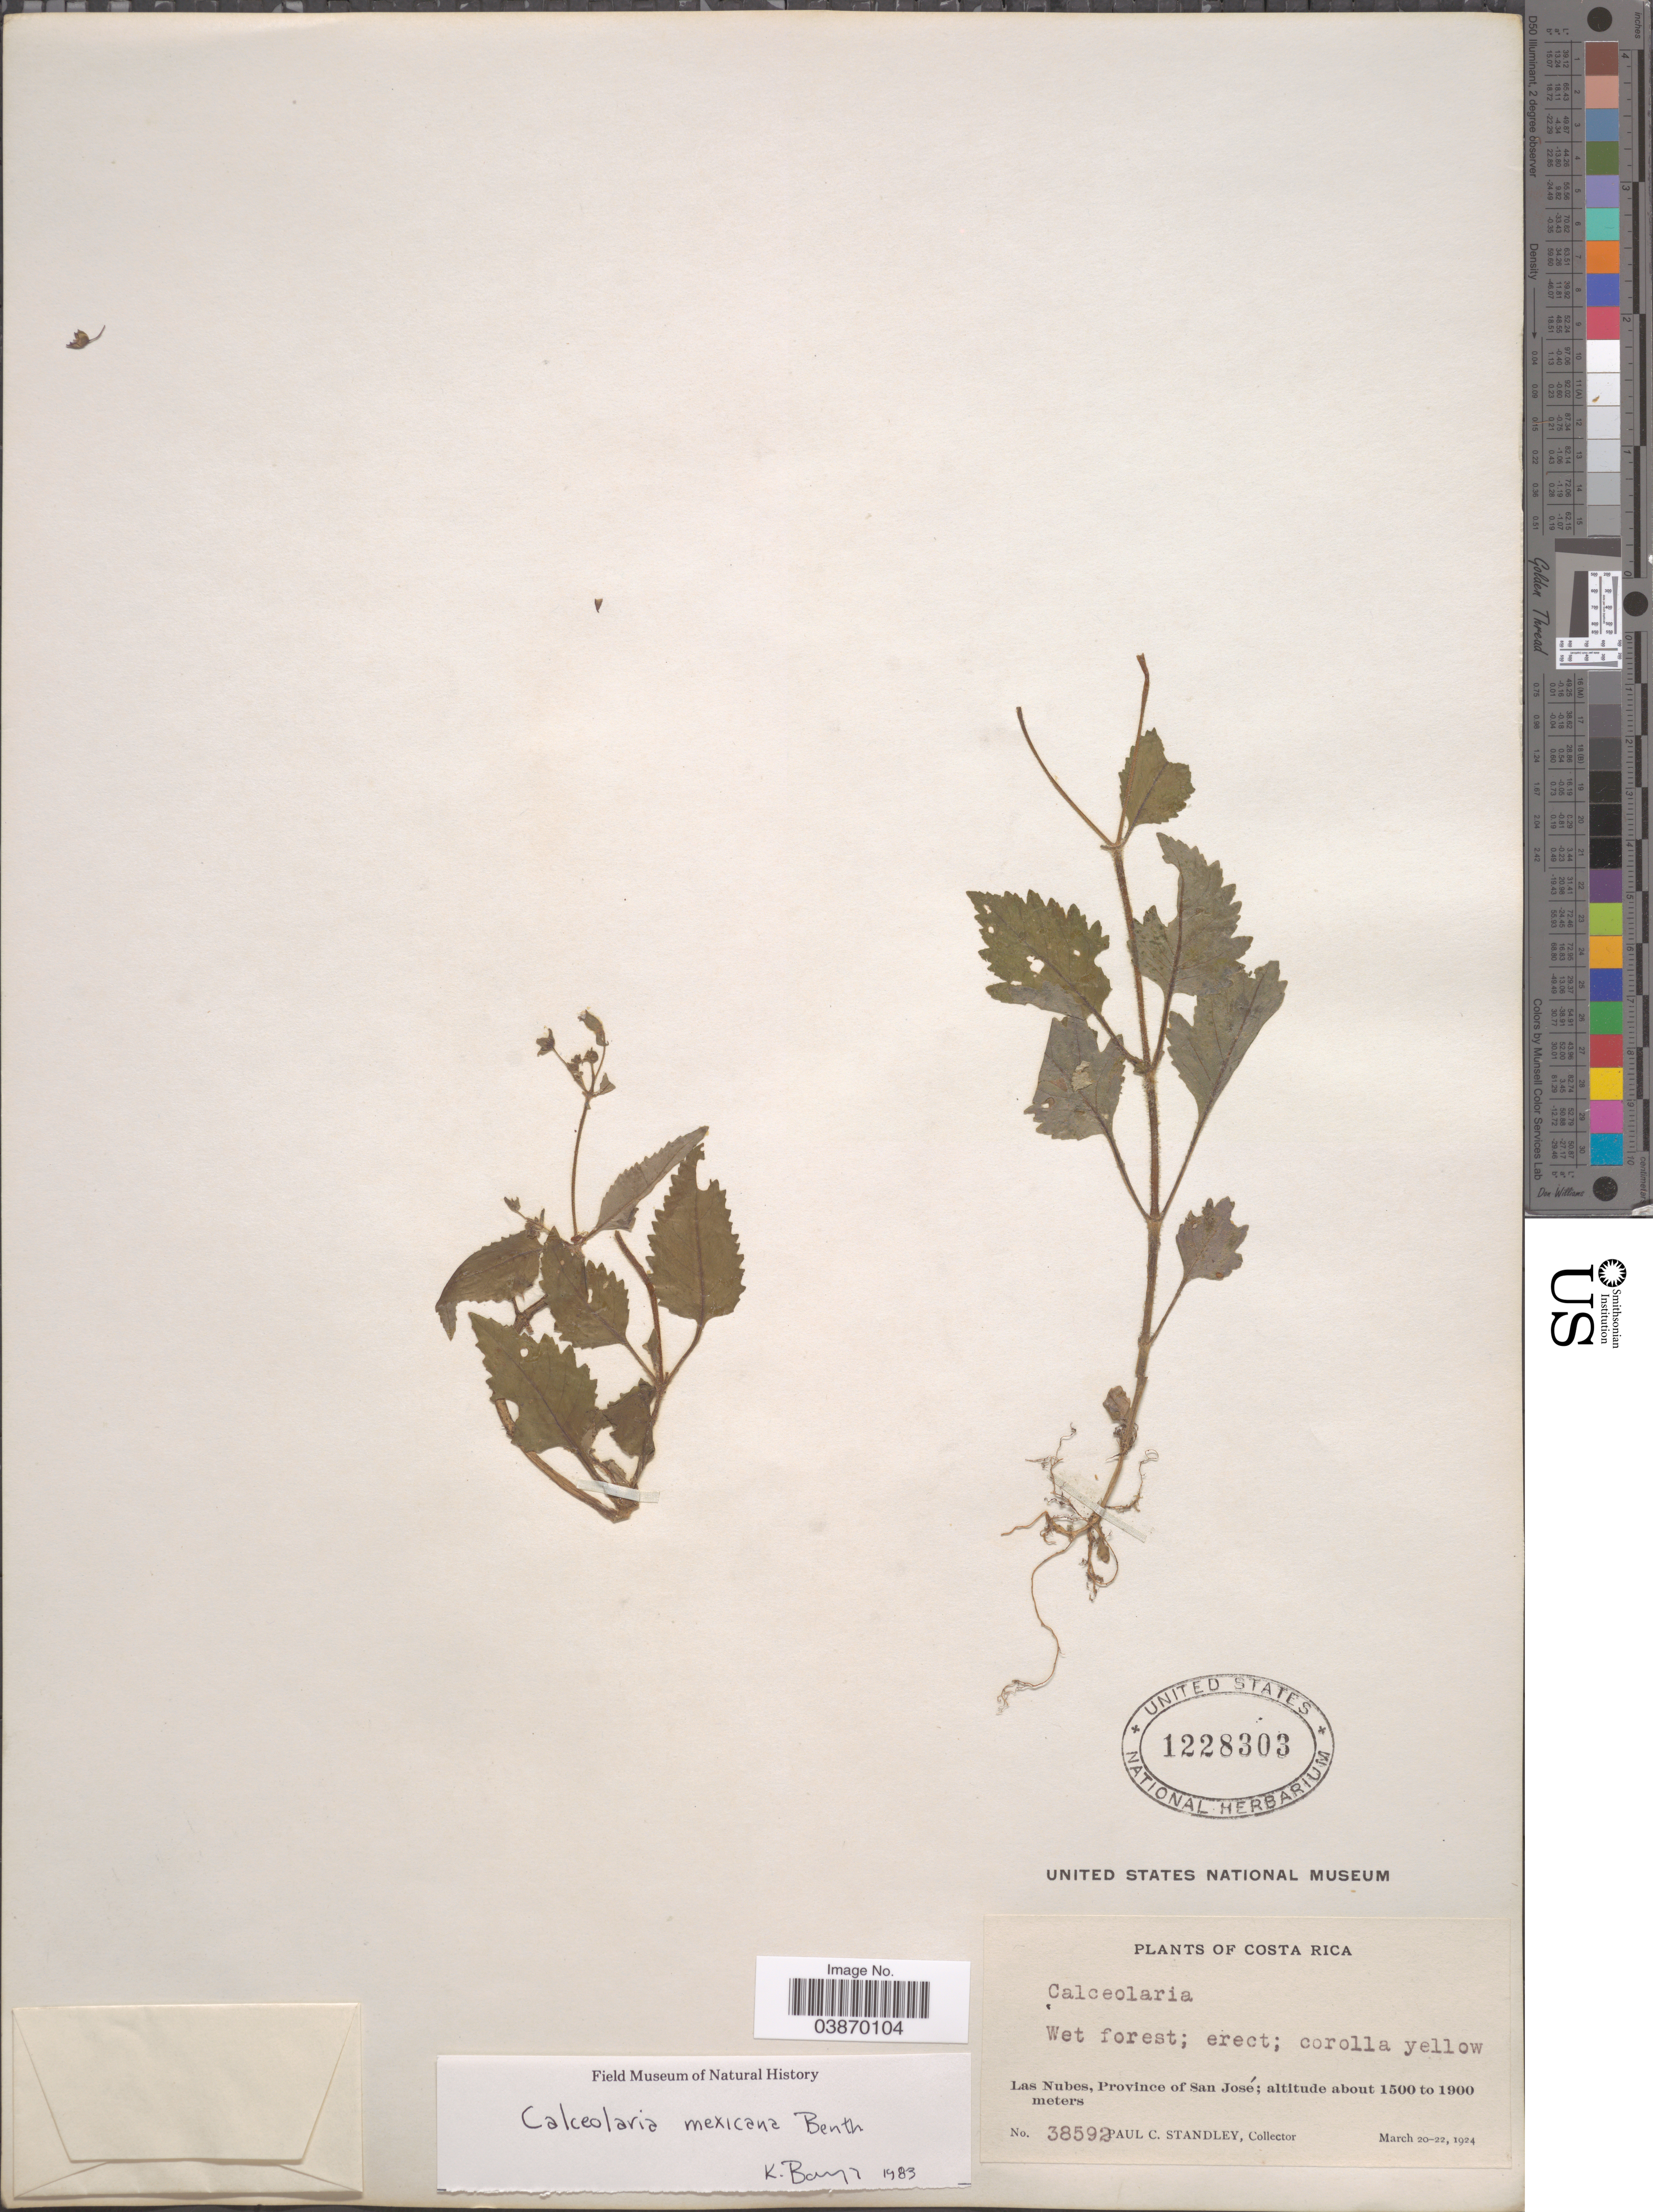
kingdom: Plantae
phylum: Tracheophyta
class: Magnoliopsida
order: Lamiales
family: Calceolariaceae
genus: Calceolaria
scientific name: Calceolaria mexicana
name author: Benth.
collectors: P. C. Standley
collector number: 38592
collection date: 1924-03-20/1924-03-22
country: Costa Rica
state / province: San José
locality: Las Nubes.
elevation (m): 1500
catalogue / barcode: US 1228303